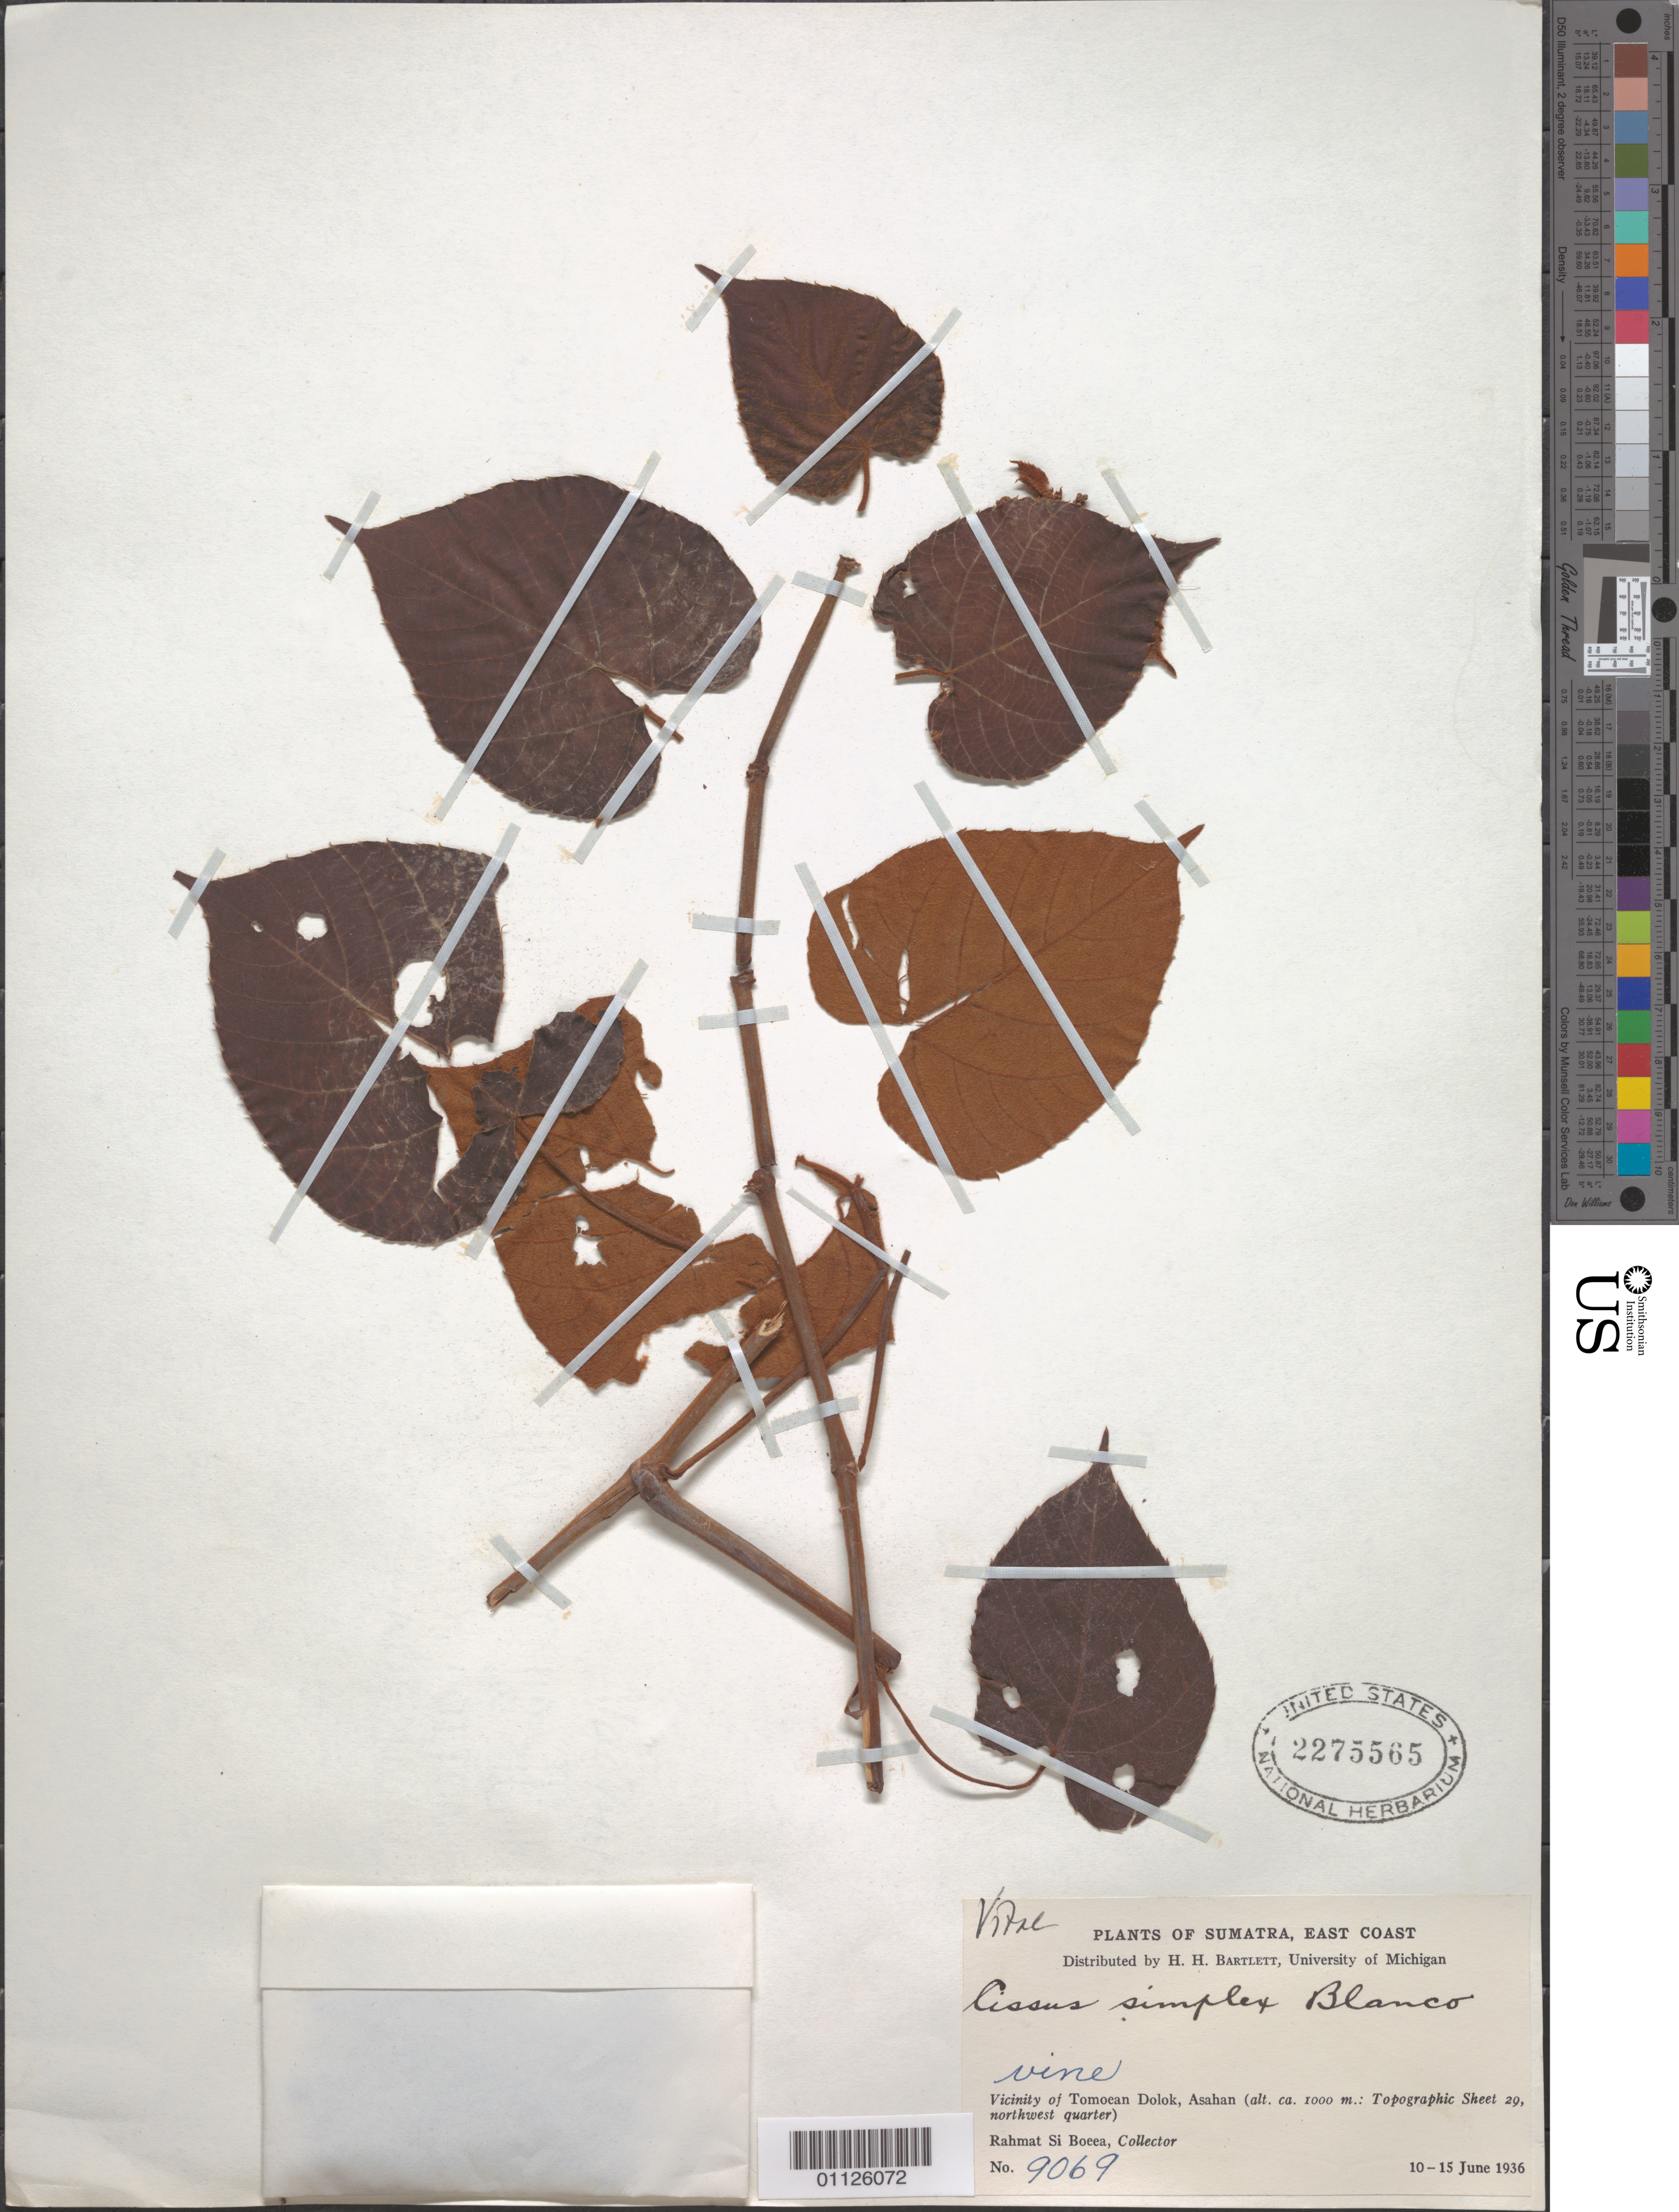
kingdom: Plantae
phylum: Tracheophyta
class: Magnoliopsida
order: Vitales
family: Vitaceae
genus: Cissus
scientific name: Cissus simplex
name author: Blanco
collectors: Rahmat Si Boeea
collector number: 9069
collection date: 1936-06-10/1936-06-15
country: Indonesia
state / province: Sumatra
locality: E Coast. Vicinity of Tomoean Dolok, Asahan.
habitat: Vine.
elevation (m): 1000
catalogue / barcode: US 2275565